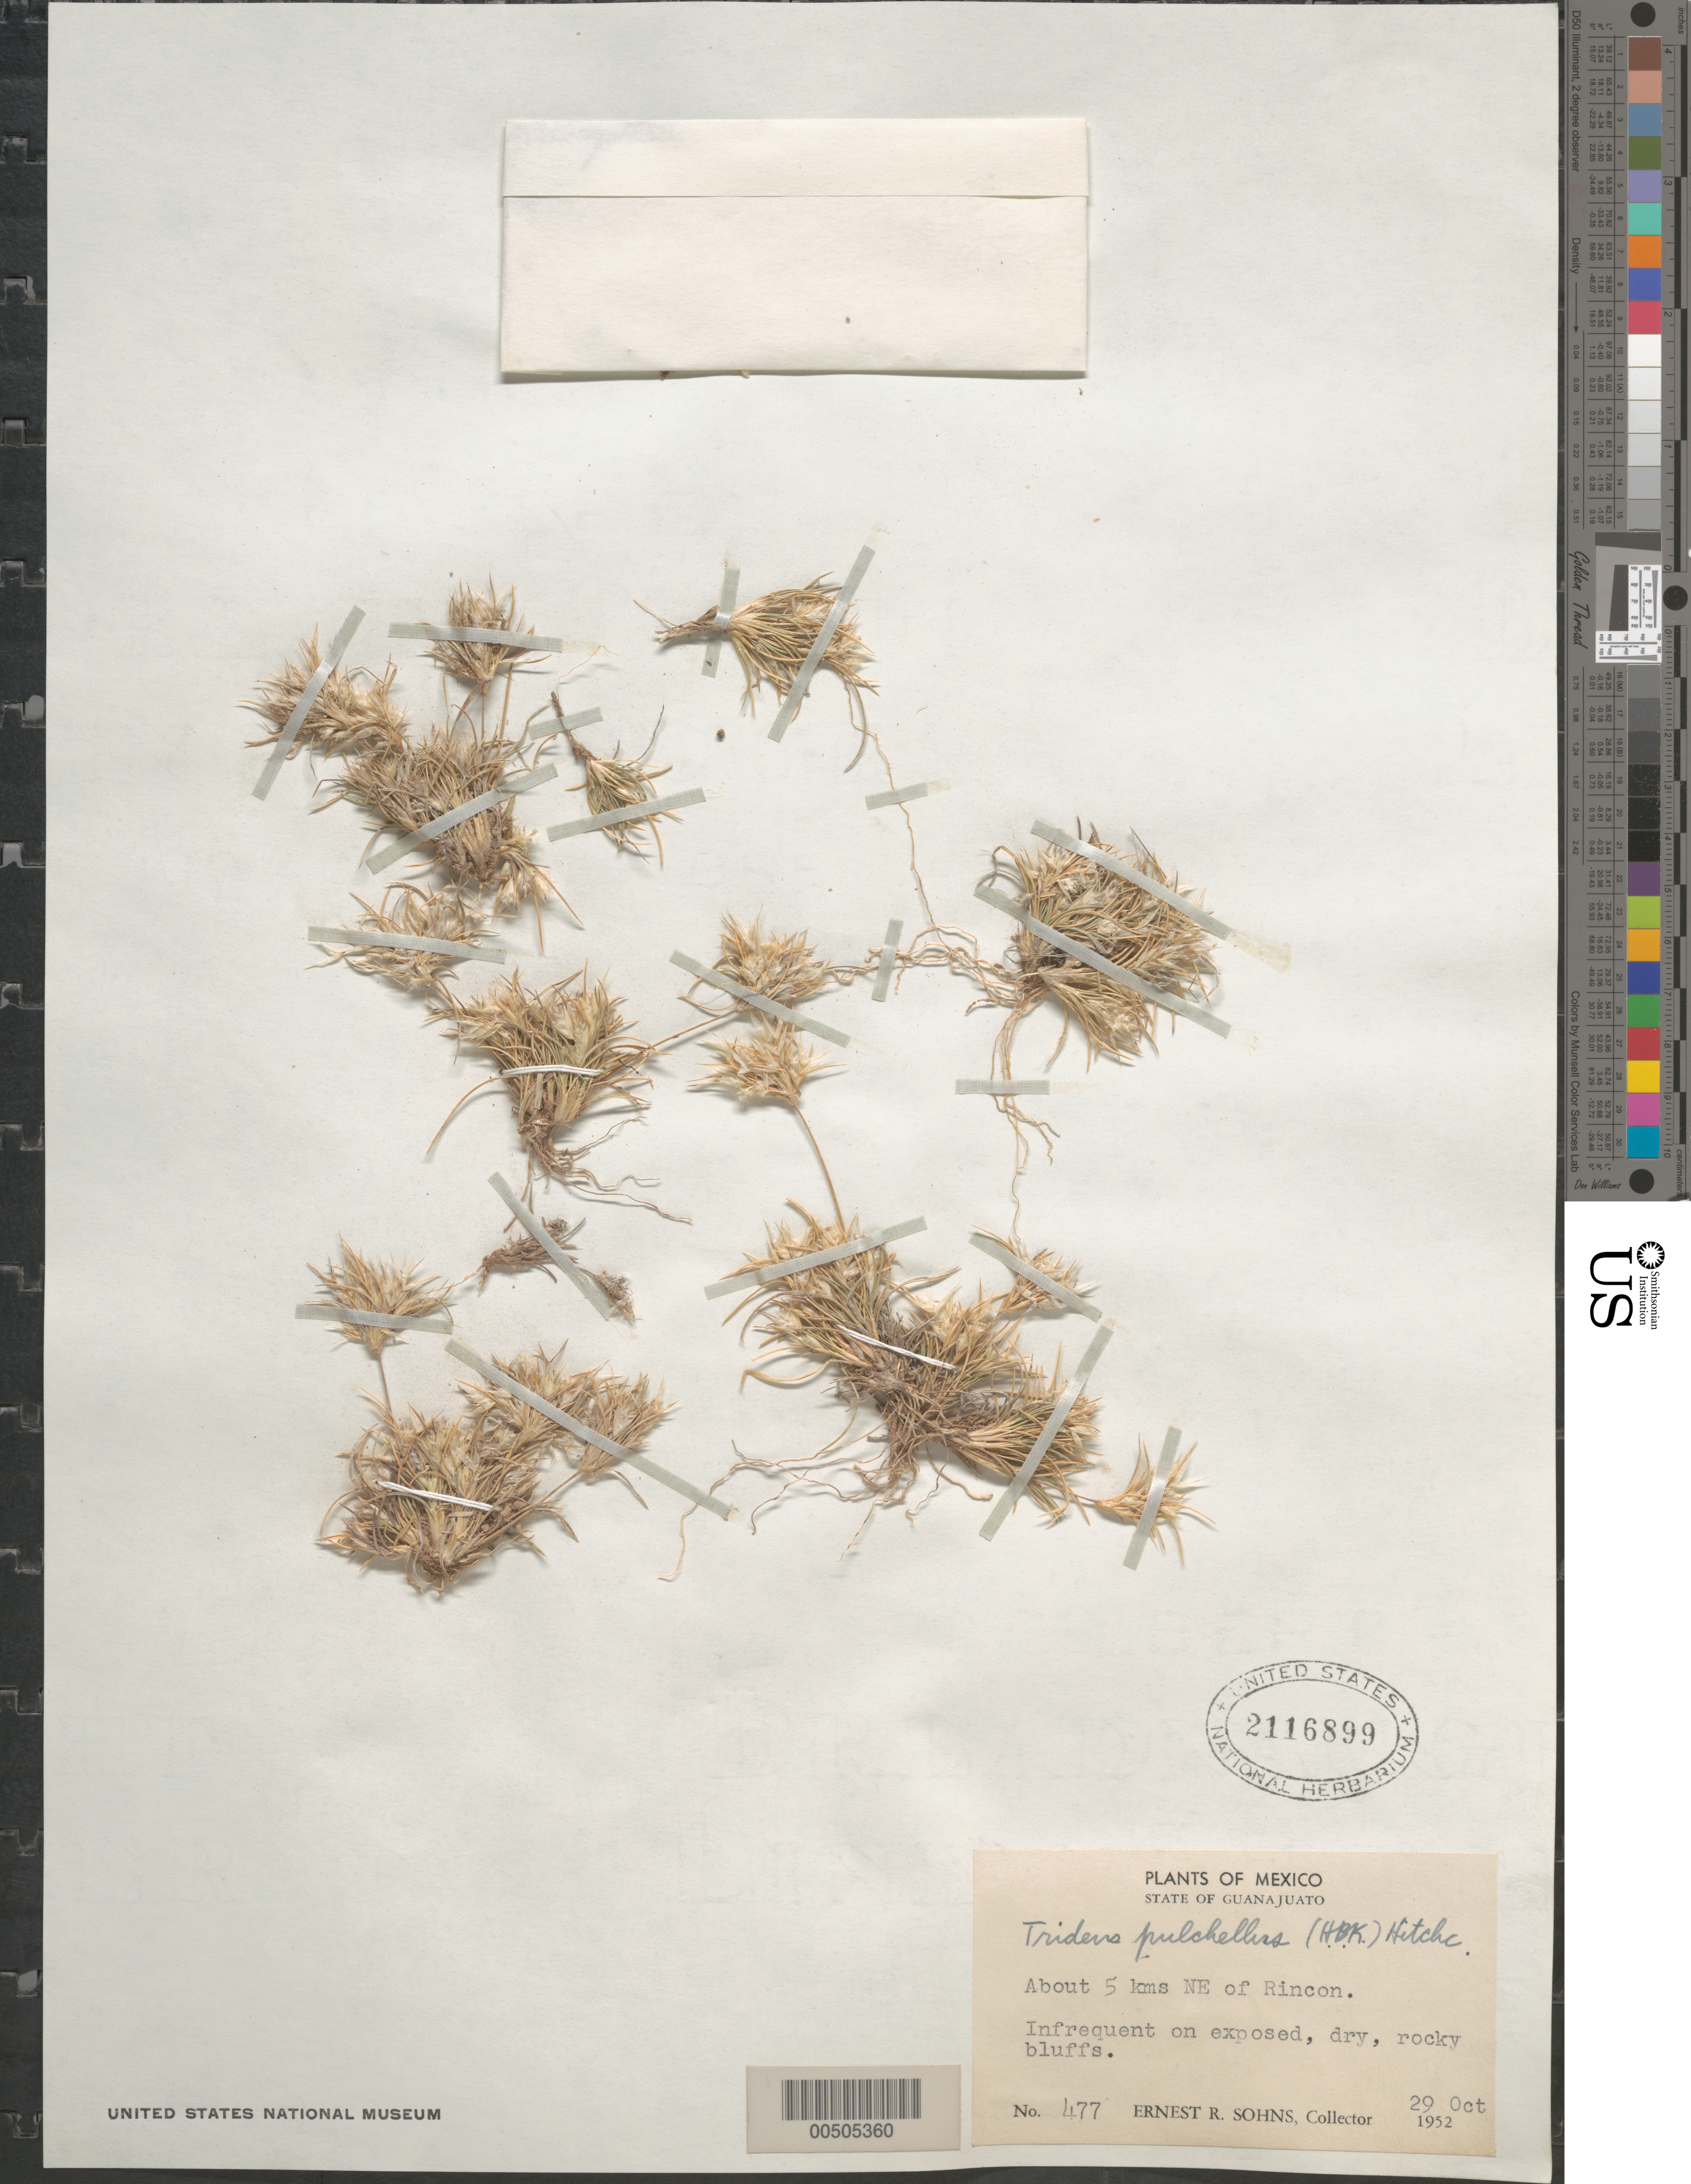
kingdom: Plantae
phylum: Tracheophyta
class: Liliopsida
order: Poales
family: Poaceae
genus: Erioneuron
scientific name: Erioneuron pulchellum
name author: (Kunth) Tateoka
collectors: E. R. Sohns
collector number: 477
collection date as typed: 29 Oct 1952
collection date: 1952-10-29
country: Mexico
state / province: Guanajuato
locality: About 5 km NE of Rincon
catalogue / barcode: US 2116899